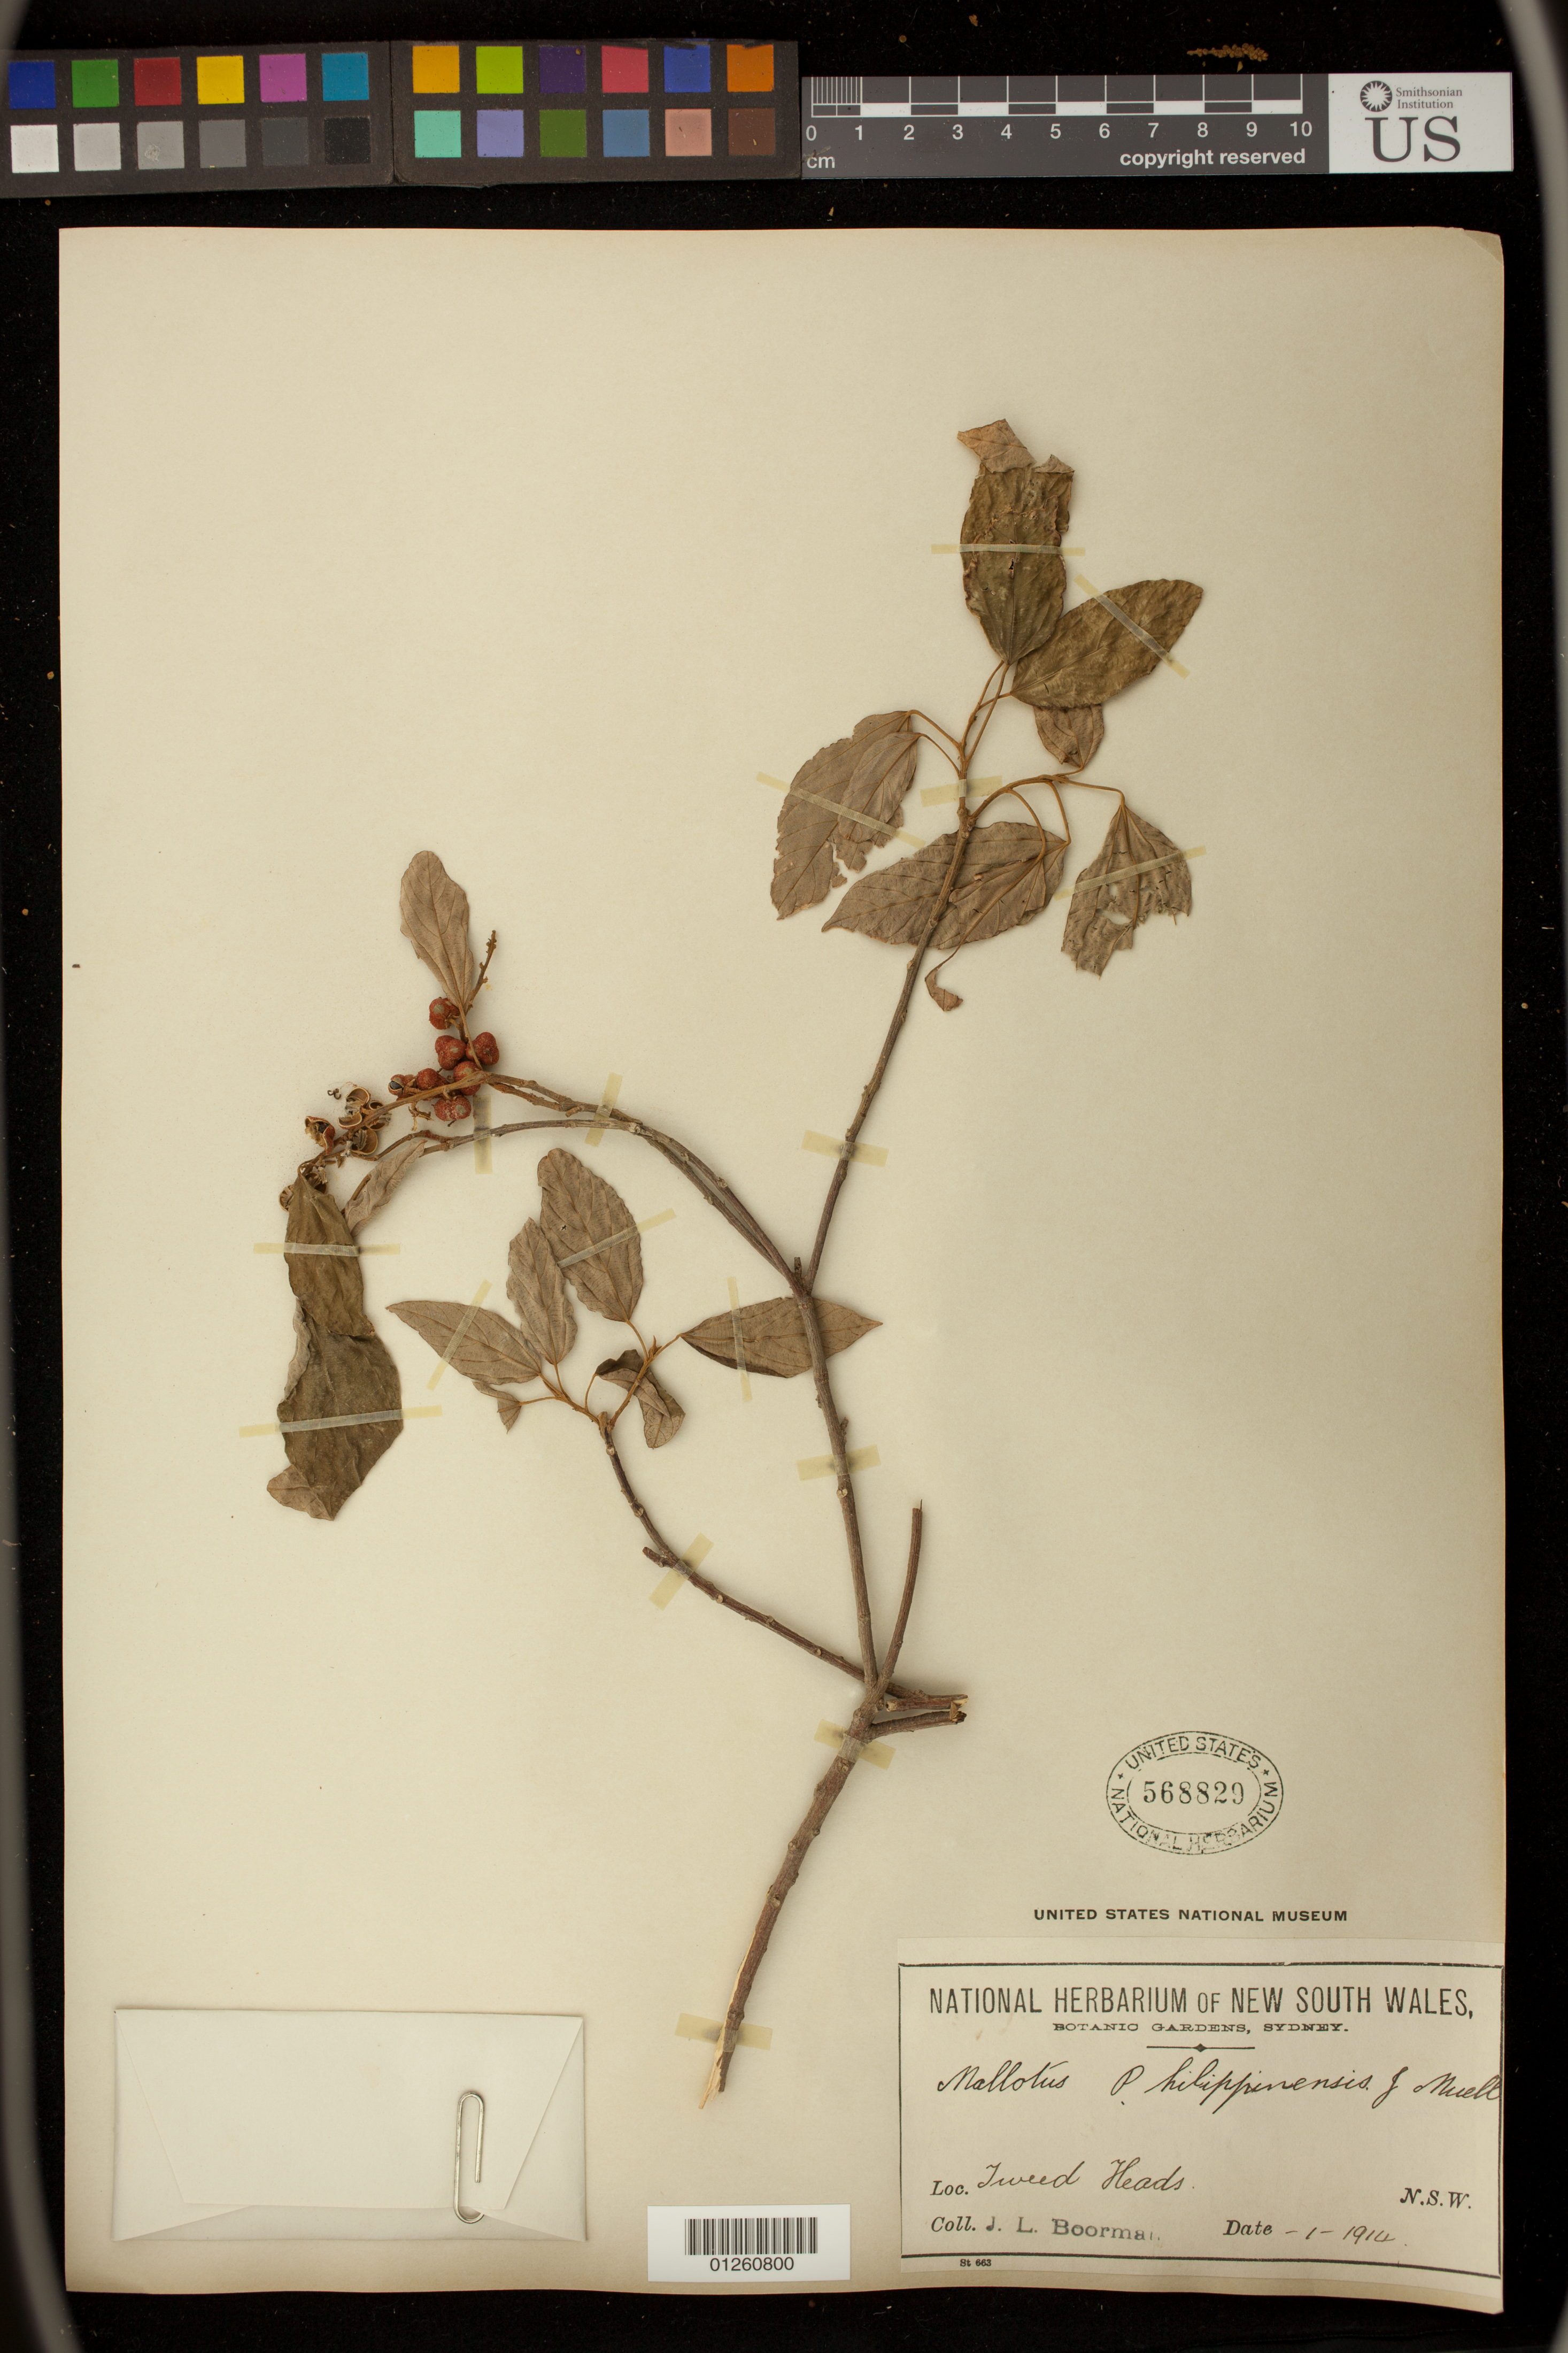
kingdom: Plantae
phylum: Tracheophyta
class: Magnoliopsida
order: Malpighiales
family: Euphorbiaceae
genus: Mallotus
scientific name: Mallotus philippensis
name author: (Lam.) Müll. Arg.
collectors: J. Boorman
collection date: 1914-01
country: Australia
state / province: New South Wales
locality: Tweed Heads.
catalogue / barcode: US 568829